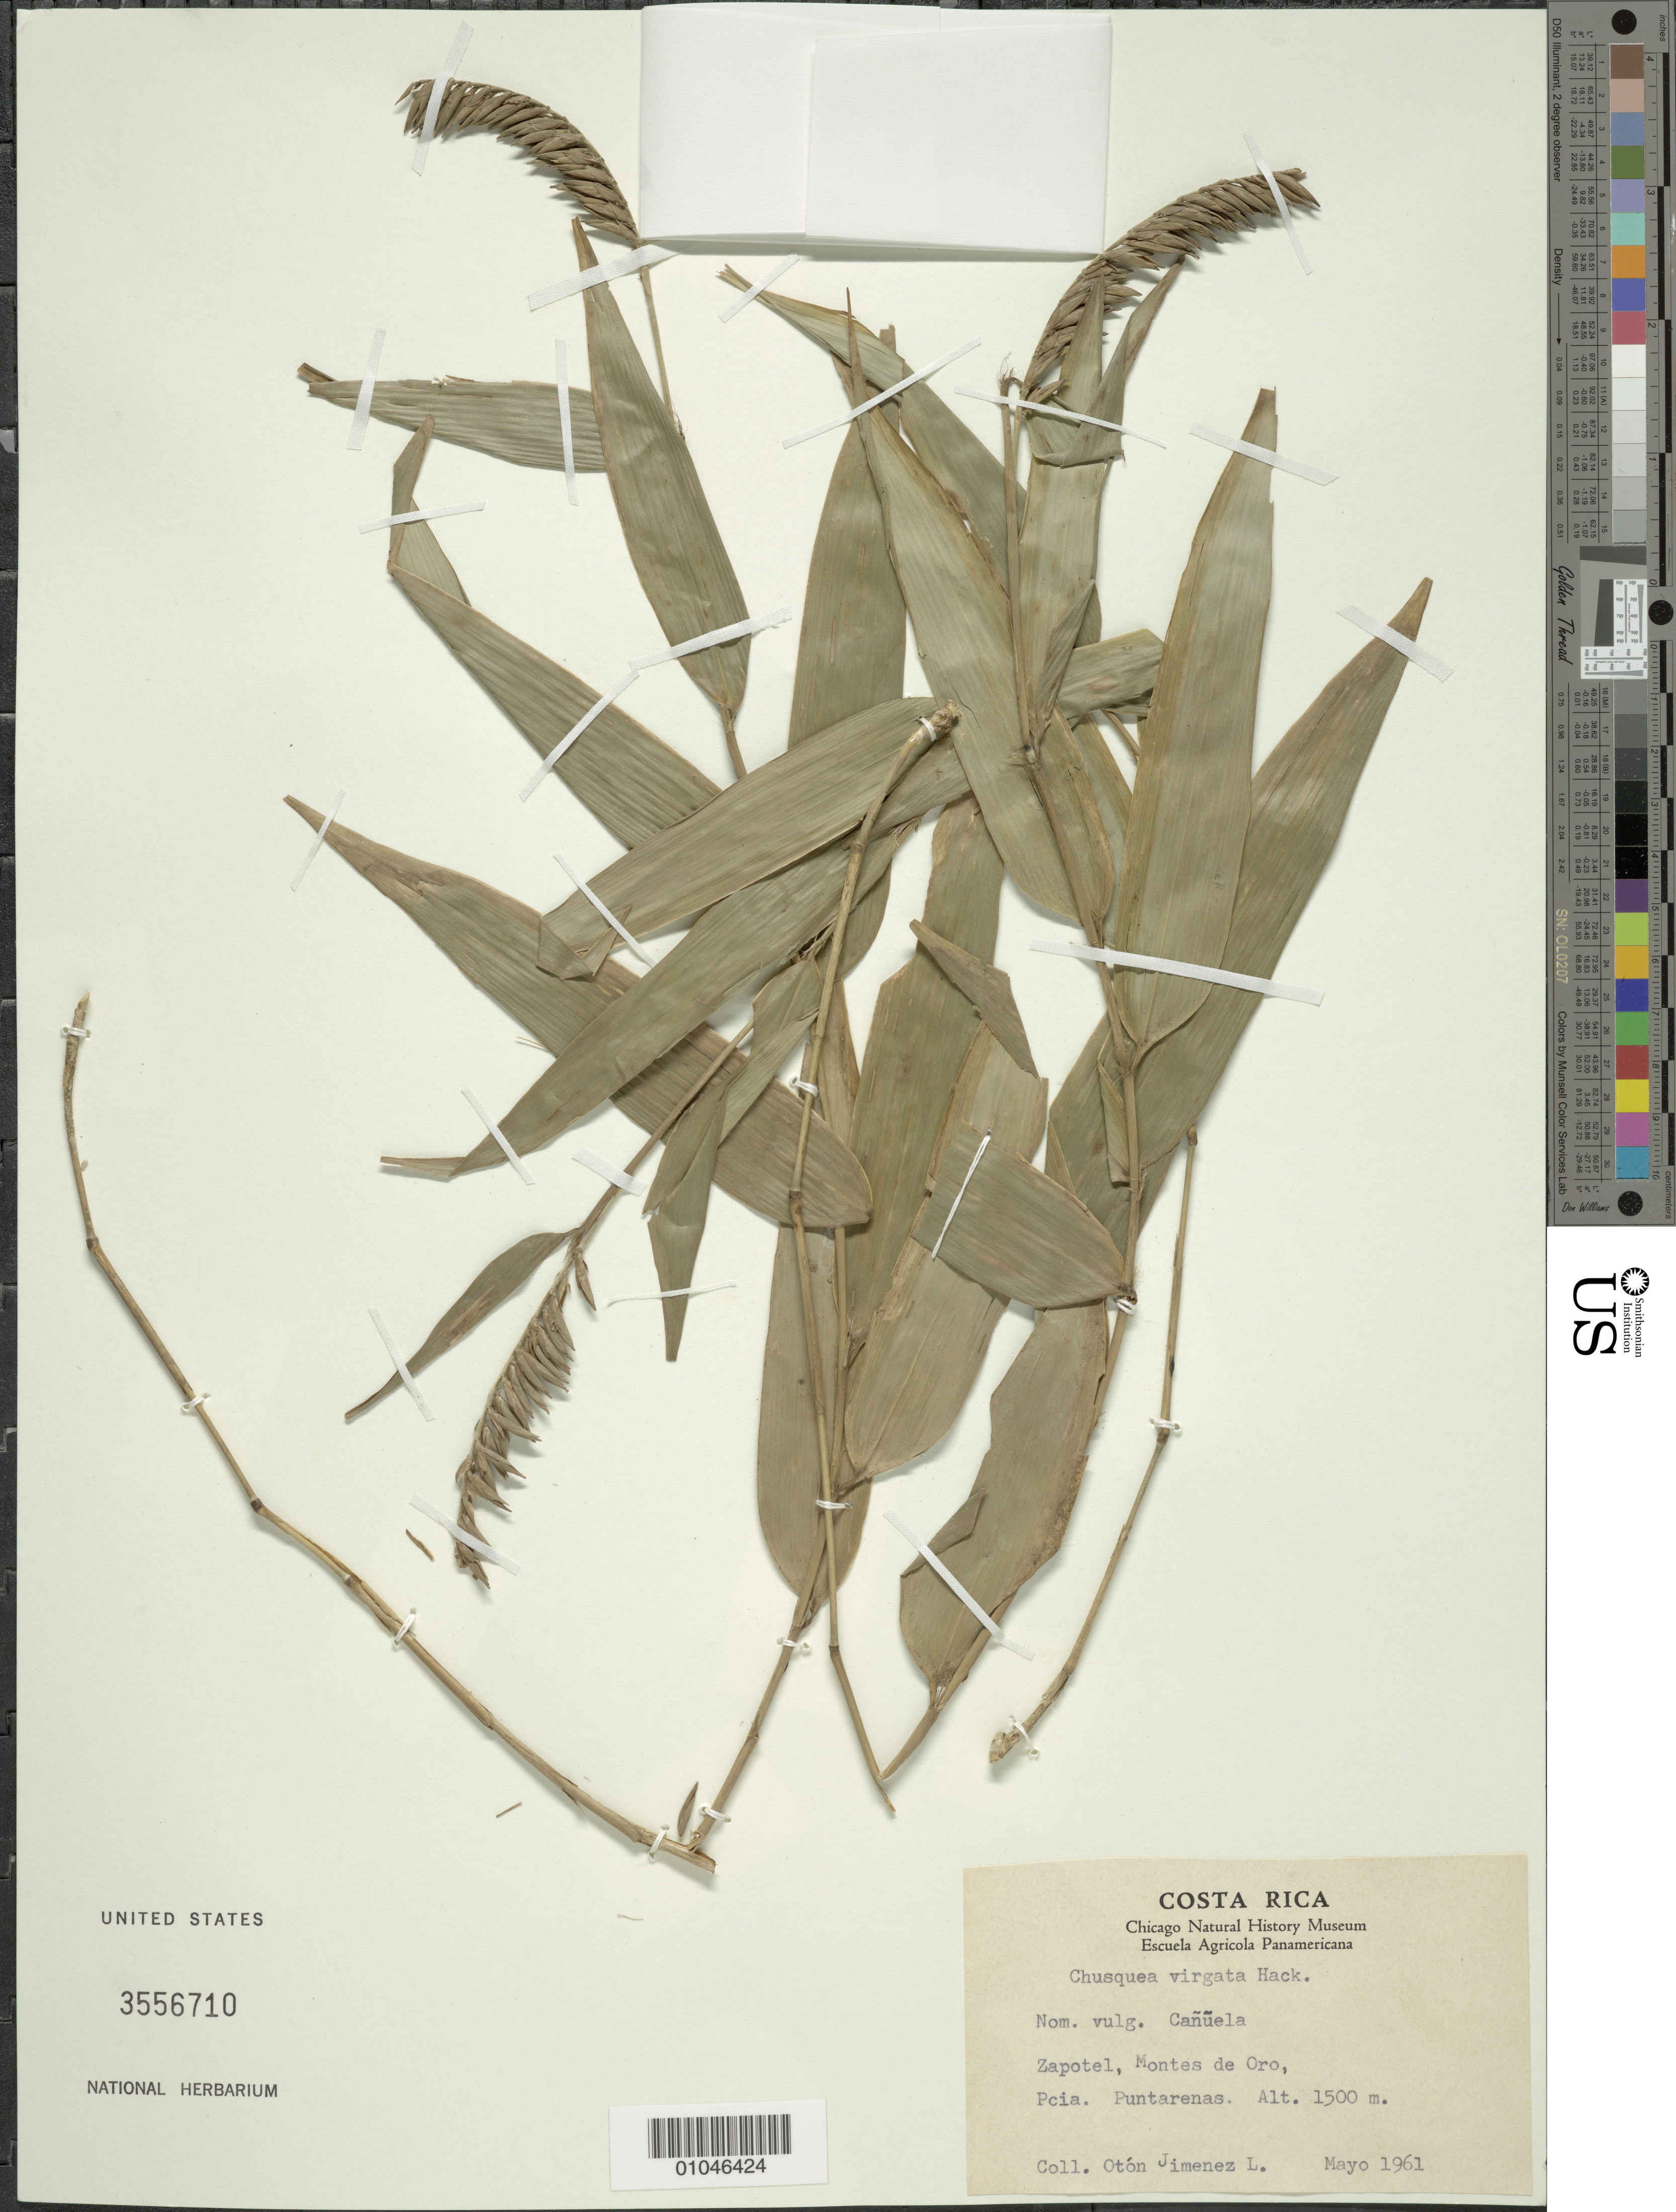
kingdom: Plantae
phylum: Tracheophyta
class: Liliopsida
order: Poales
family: Poaceae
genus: Chusquea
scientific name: Chusquea virgata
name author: Hack.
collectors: O. Jimenez L.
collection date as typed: May 1961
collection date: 1961-05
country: Costa Rica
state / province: Puntarenas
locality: Zapotel, Montes de Oro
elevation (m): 1500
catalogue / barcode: US 3556710